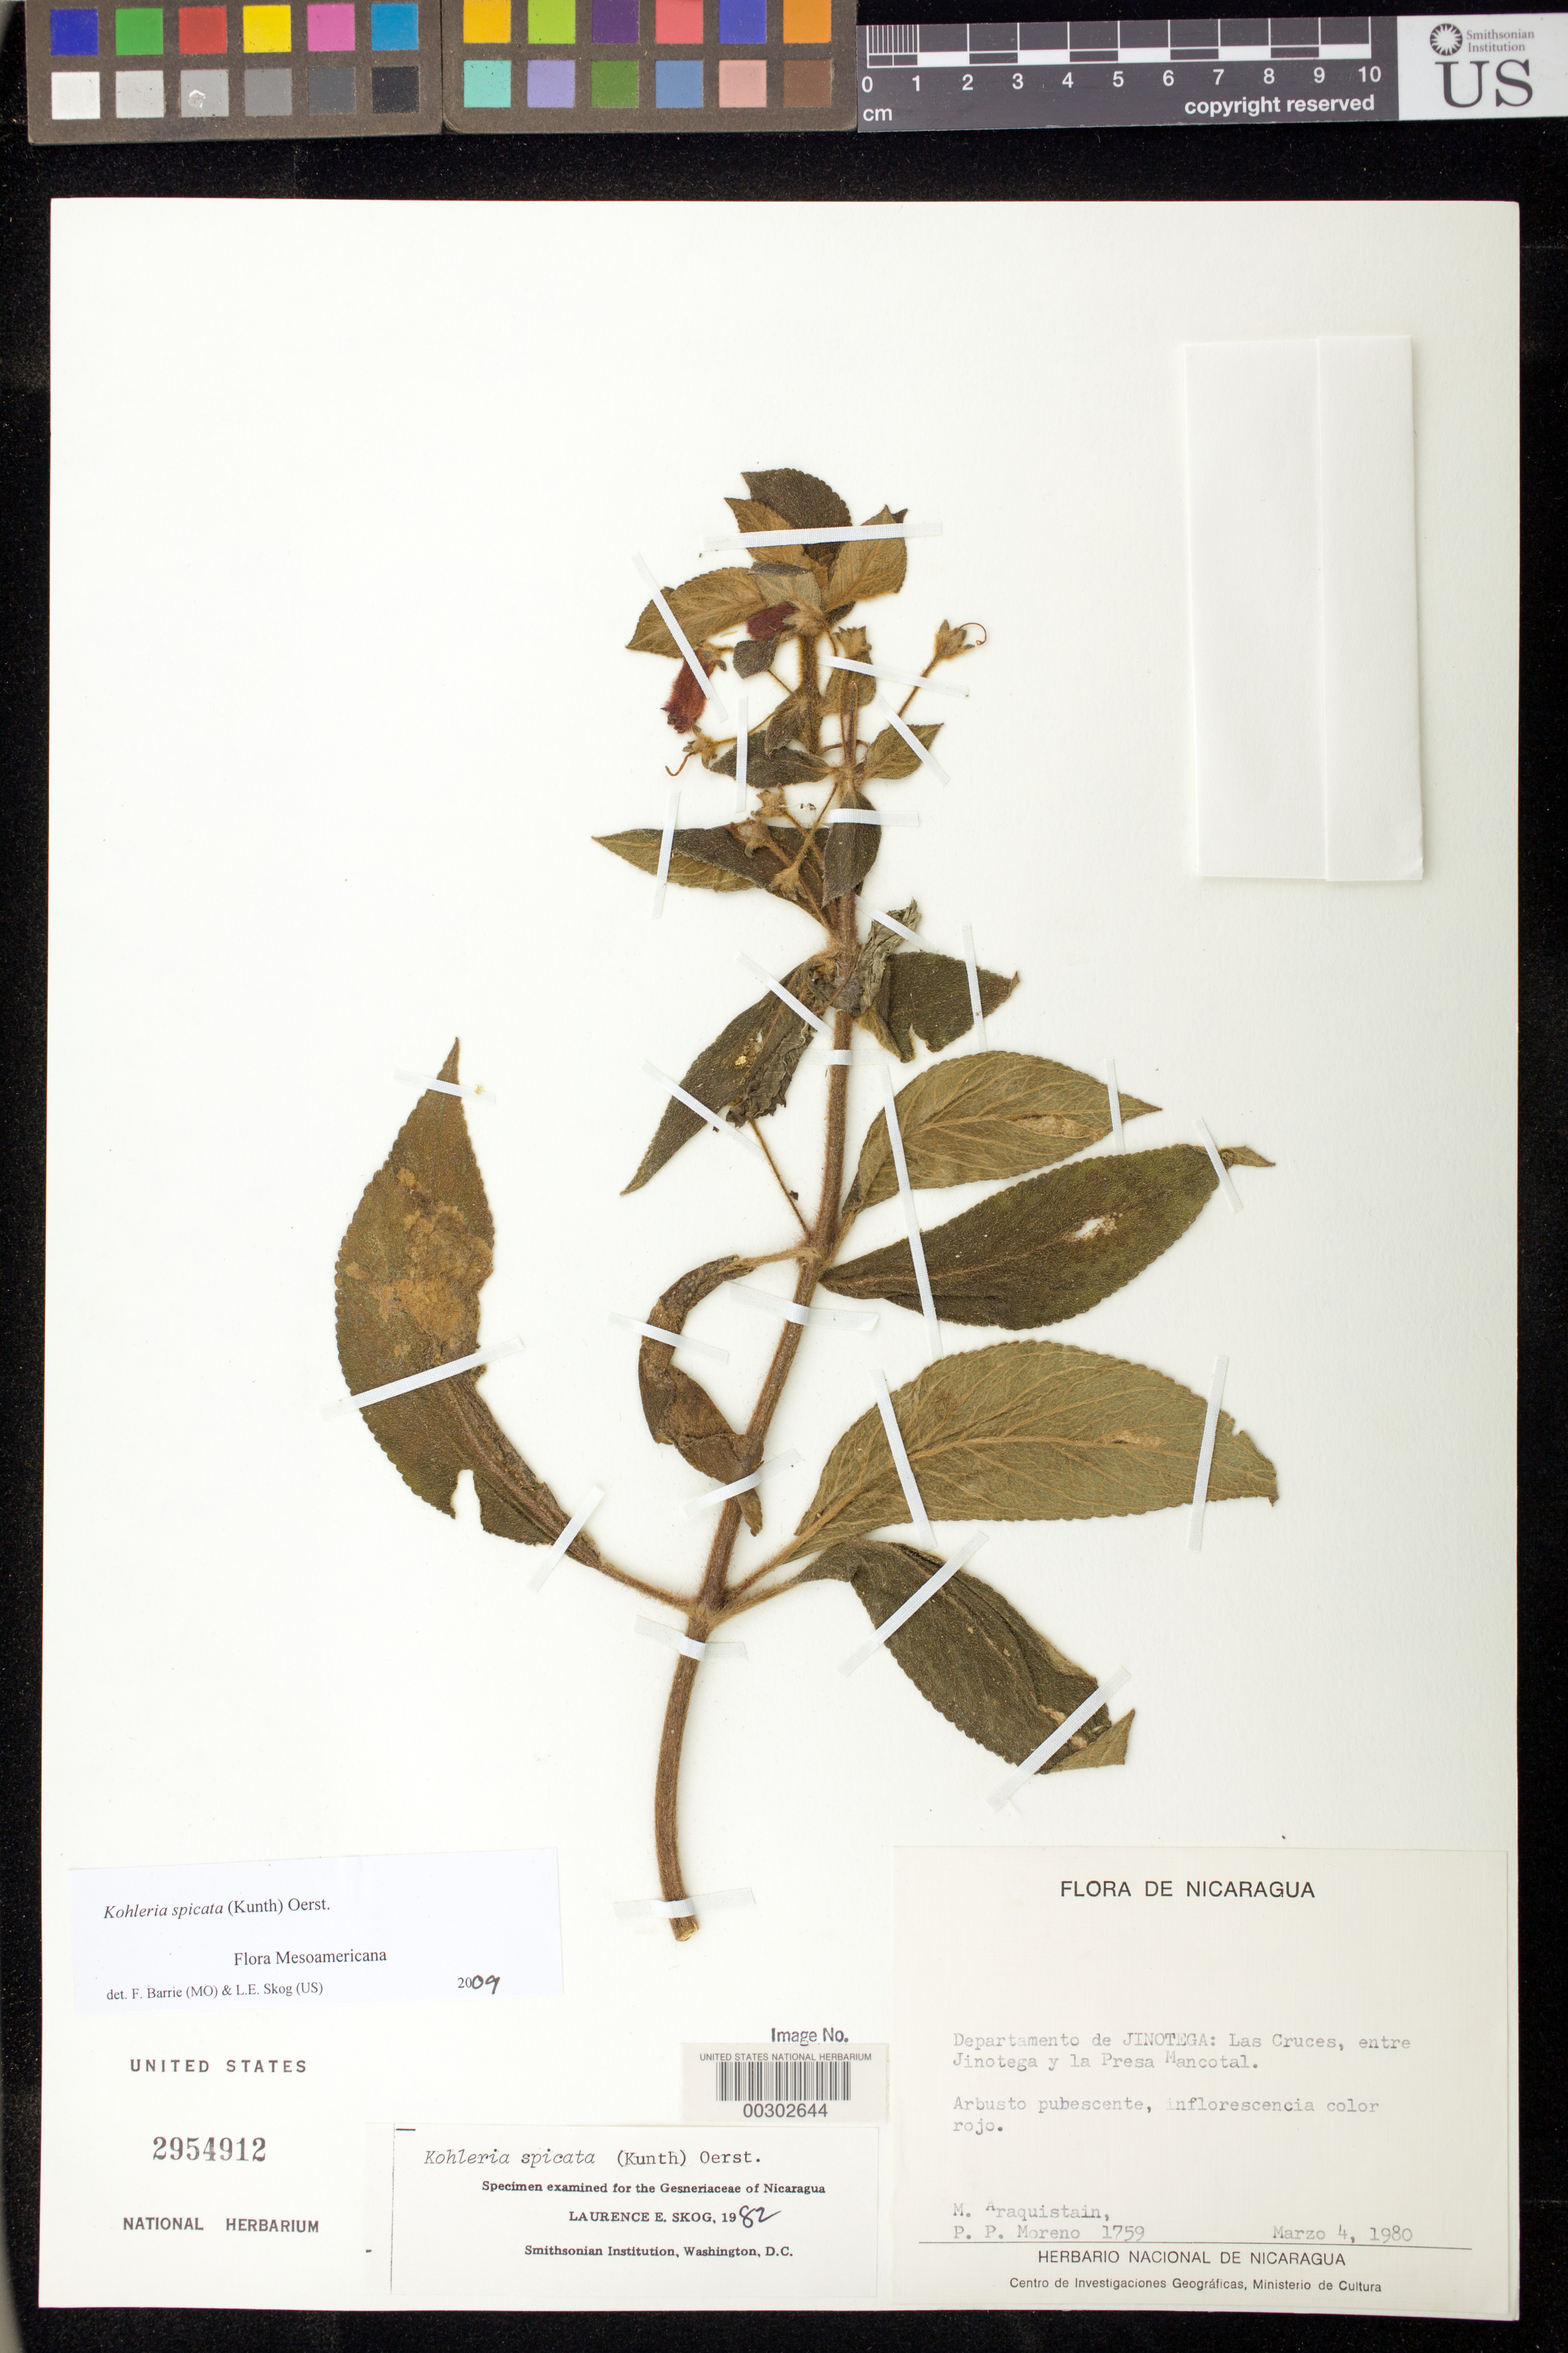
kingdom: Plantae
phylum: Tracheophyta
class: Magnoliopsida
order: Lamiales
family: Gesneriaceae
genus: Kohleria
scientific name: Kohleria spicata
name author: (Kunth) Oerst.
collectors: M. Araquistain & P. Moreno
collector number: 1759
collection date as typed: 04 Mar 1980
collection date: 1980-03-04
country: Nicaragua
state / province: Jinotega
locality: Las Cruces, between Jinotega and La Presa Mancotal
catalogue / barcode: US 2954912